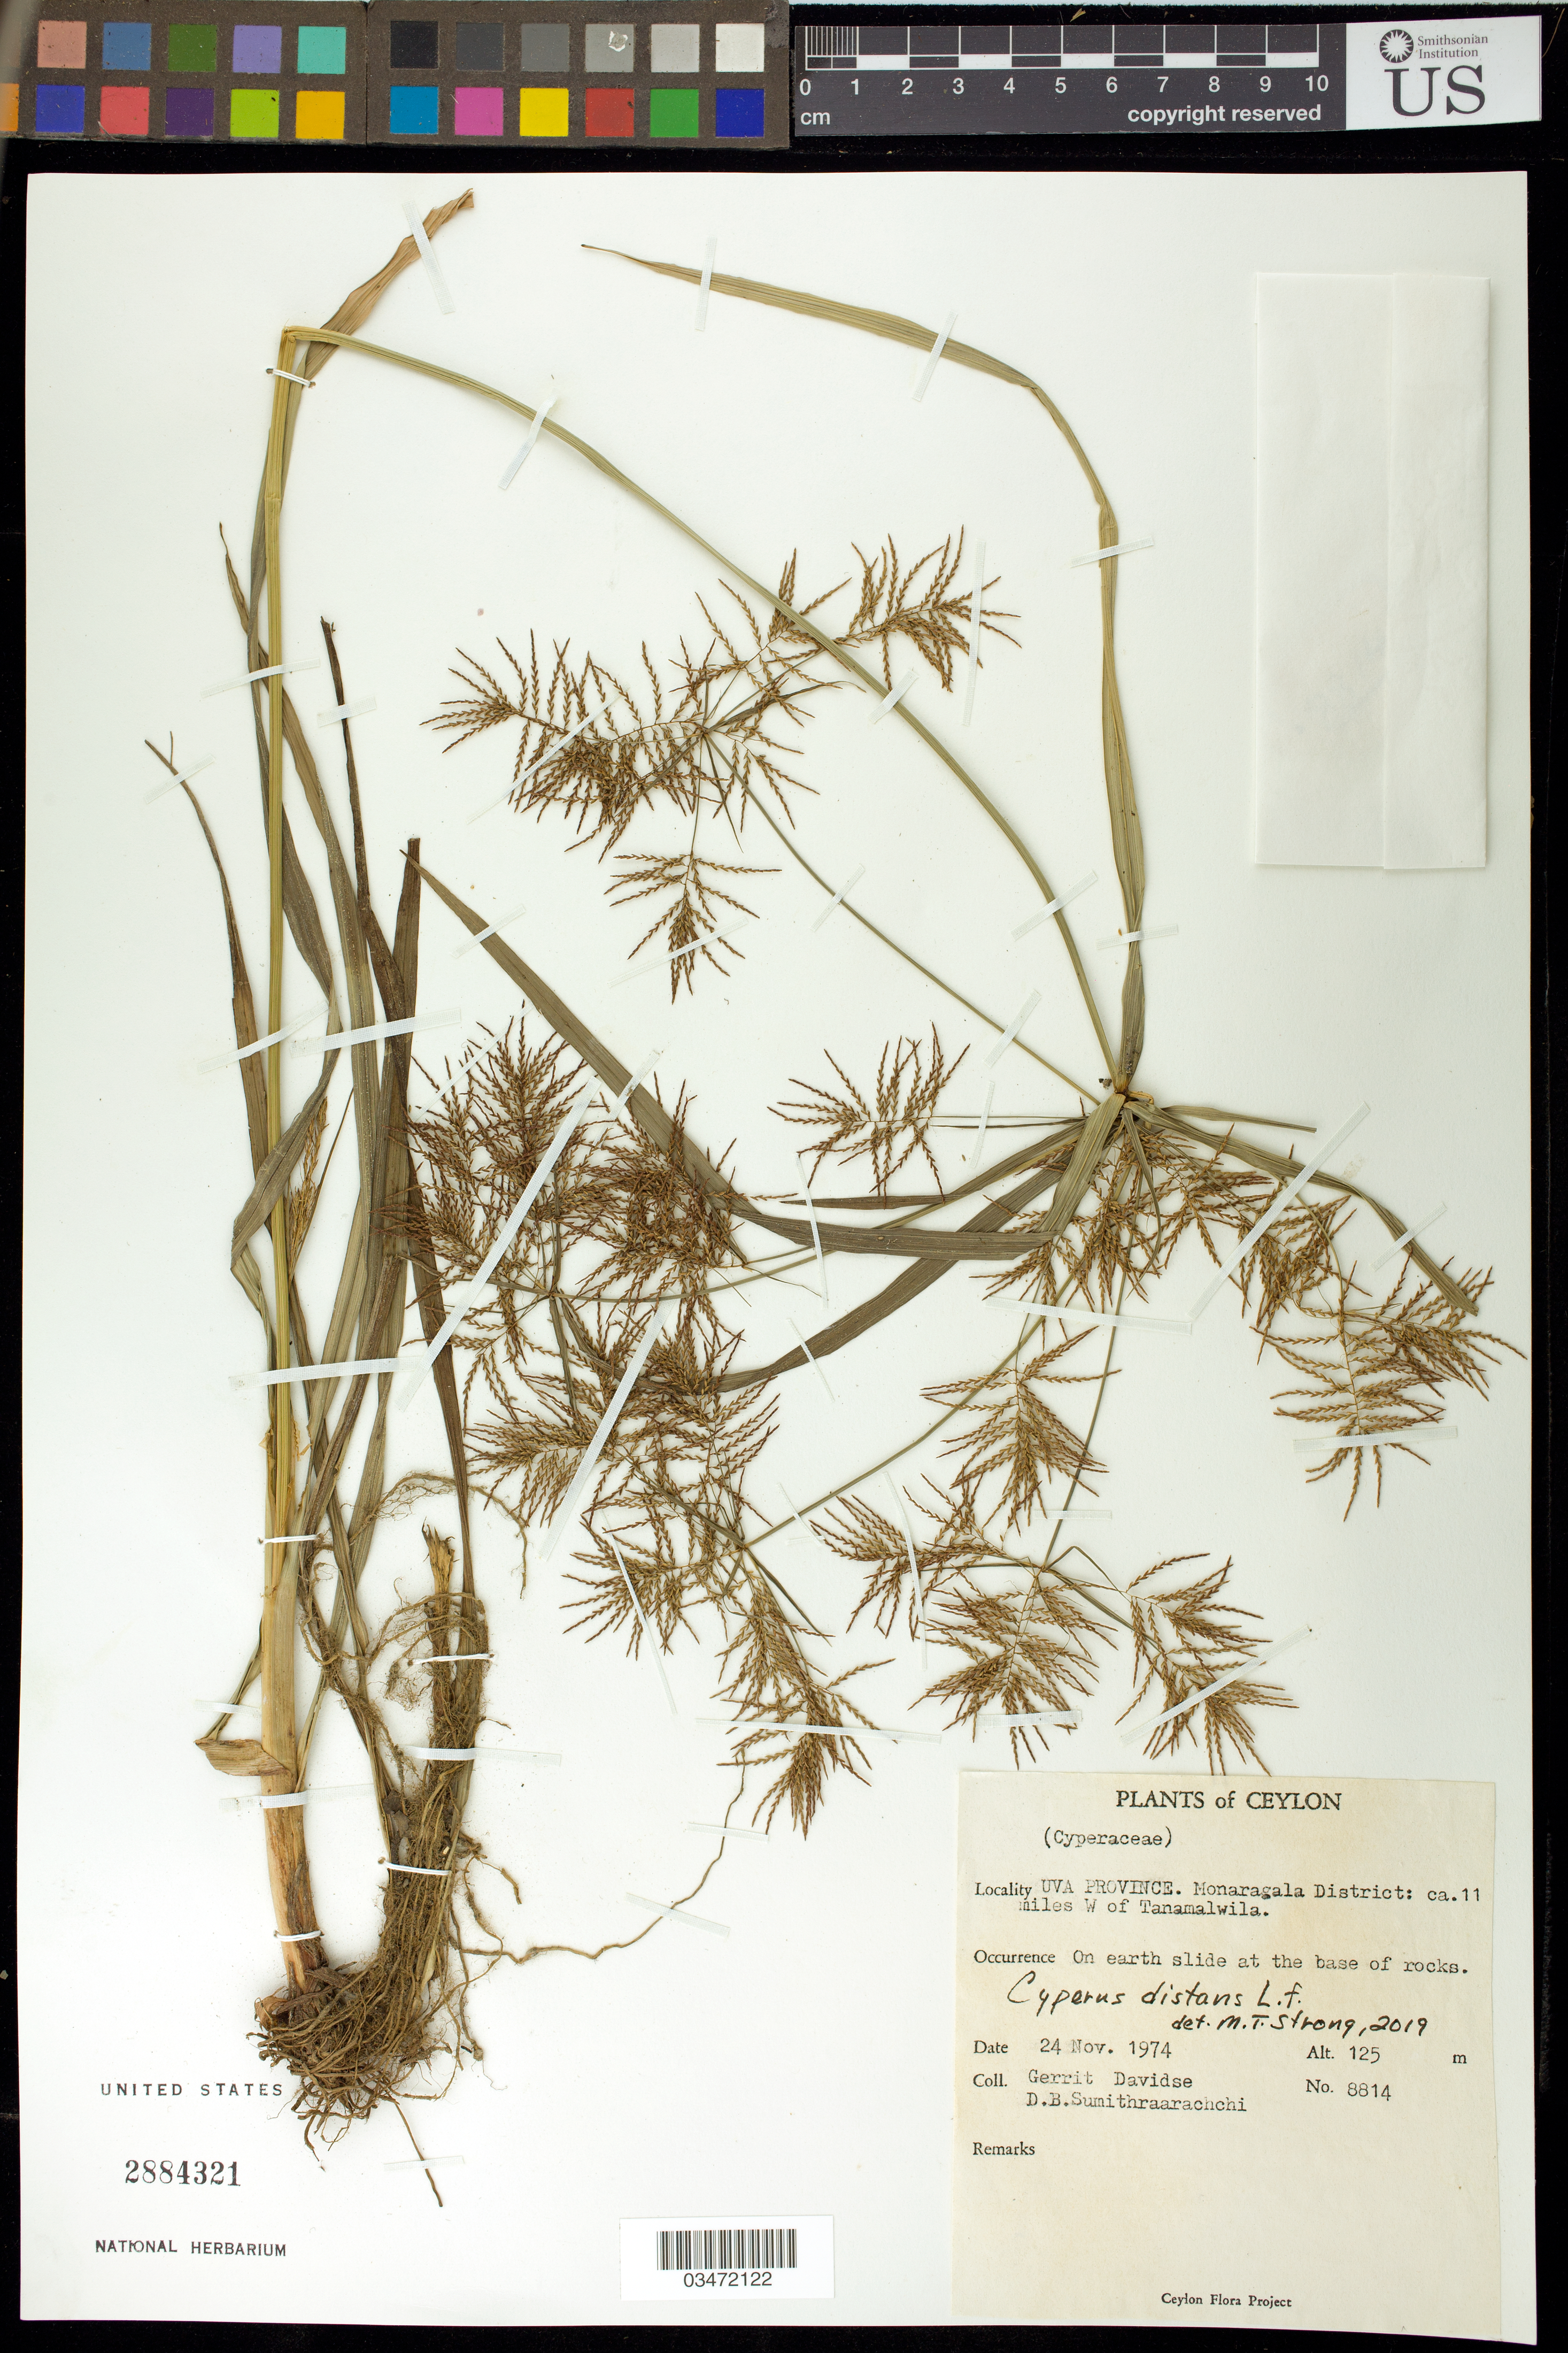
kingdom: Plantae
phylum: Tracheophyta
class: Liliopsida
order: Poales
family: Cyperaceae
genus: Cyperus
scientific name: Cyperus distans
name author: L. f.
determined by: Strong, M. T., (US), Smithsonian Institution - National Museum of Natural History (UNITED STATES)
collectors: G. Davidse & D. B. Sumithraarachchi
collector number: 8814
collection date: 1974-11-24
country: Sri Lanka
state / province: Uva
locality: Monaragala District: ca. 11 miles W of Tanamalwila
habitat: On earth slide at the base of rocks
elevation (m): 125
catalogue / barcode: US 2884321